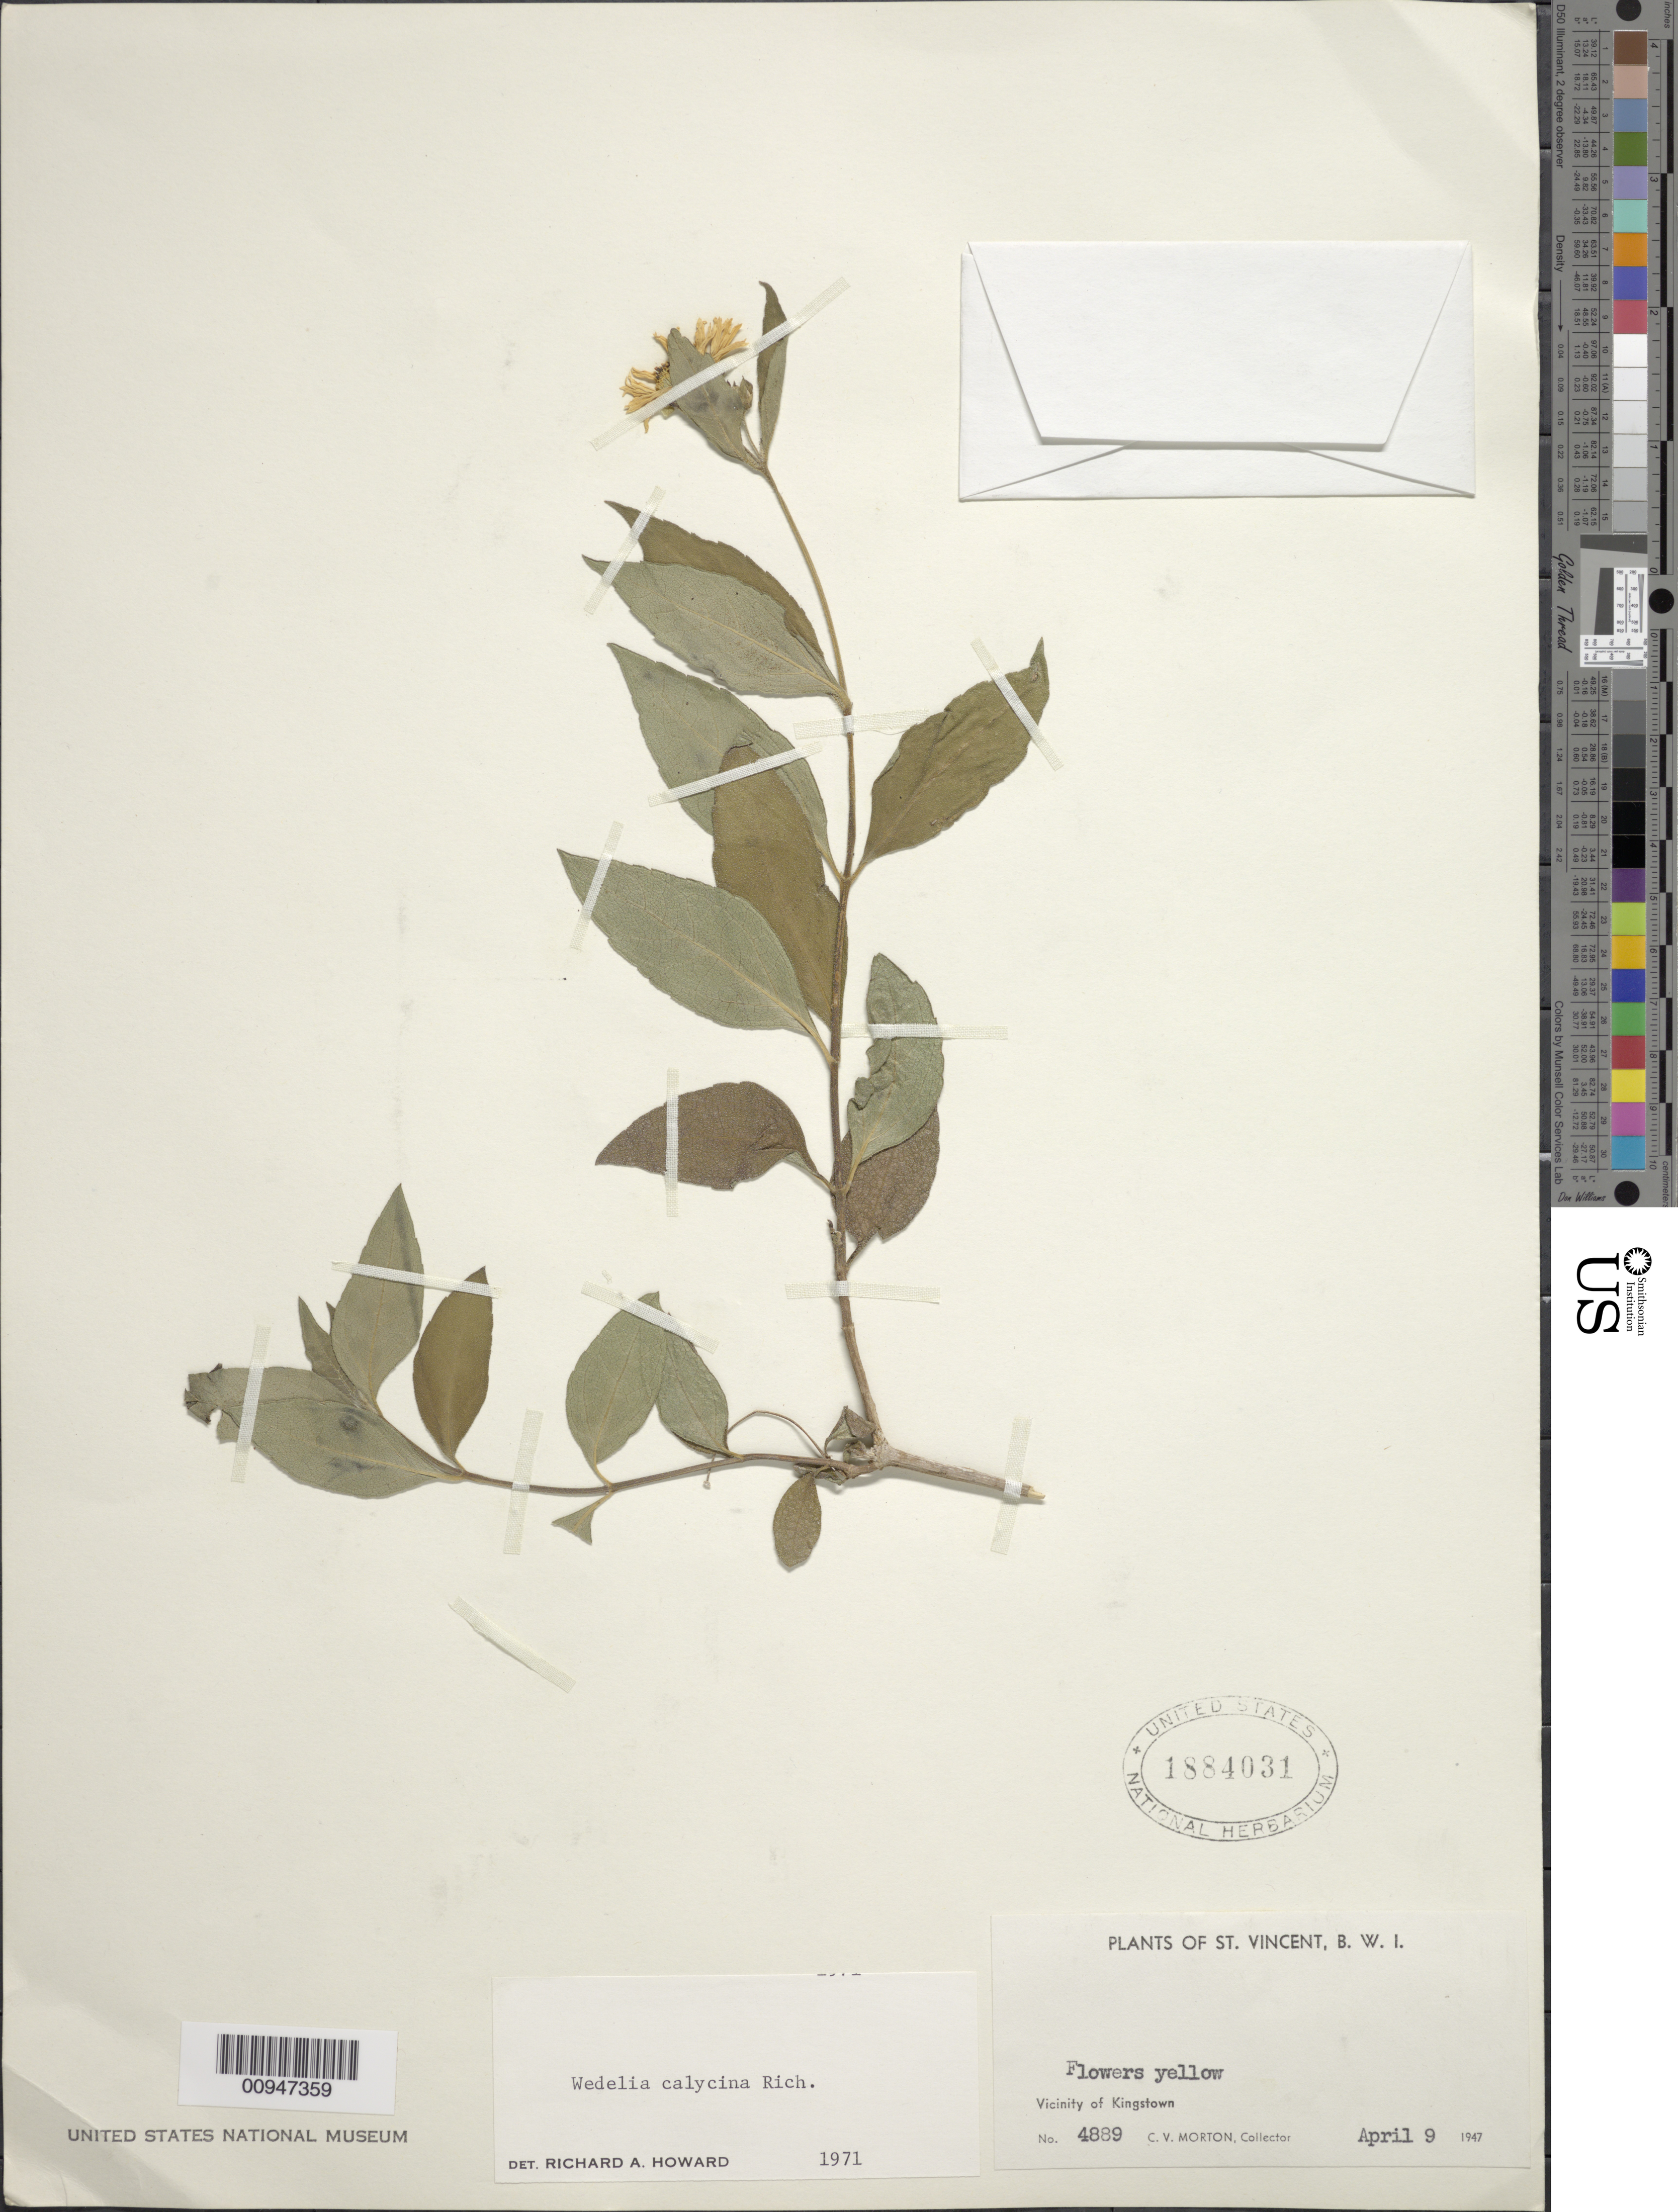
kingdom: Plantae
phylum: Tracheophyta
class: Magnoliopsida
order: Asterales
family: Asteraceae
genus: Wedelia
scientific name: Wedelia calycina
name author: Rich.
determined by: Howard, R. A.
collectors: C. V. Morton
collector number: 4889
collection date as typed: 09 Apr 1947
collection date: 1947-04-09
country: St. Vincent - Grenadines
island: St. Vincent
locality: Vicinity of Kingstown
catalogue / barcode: US 1884031